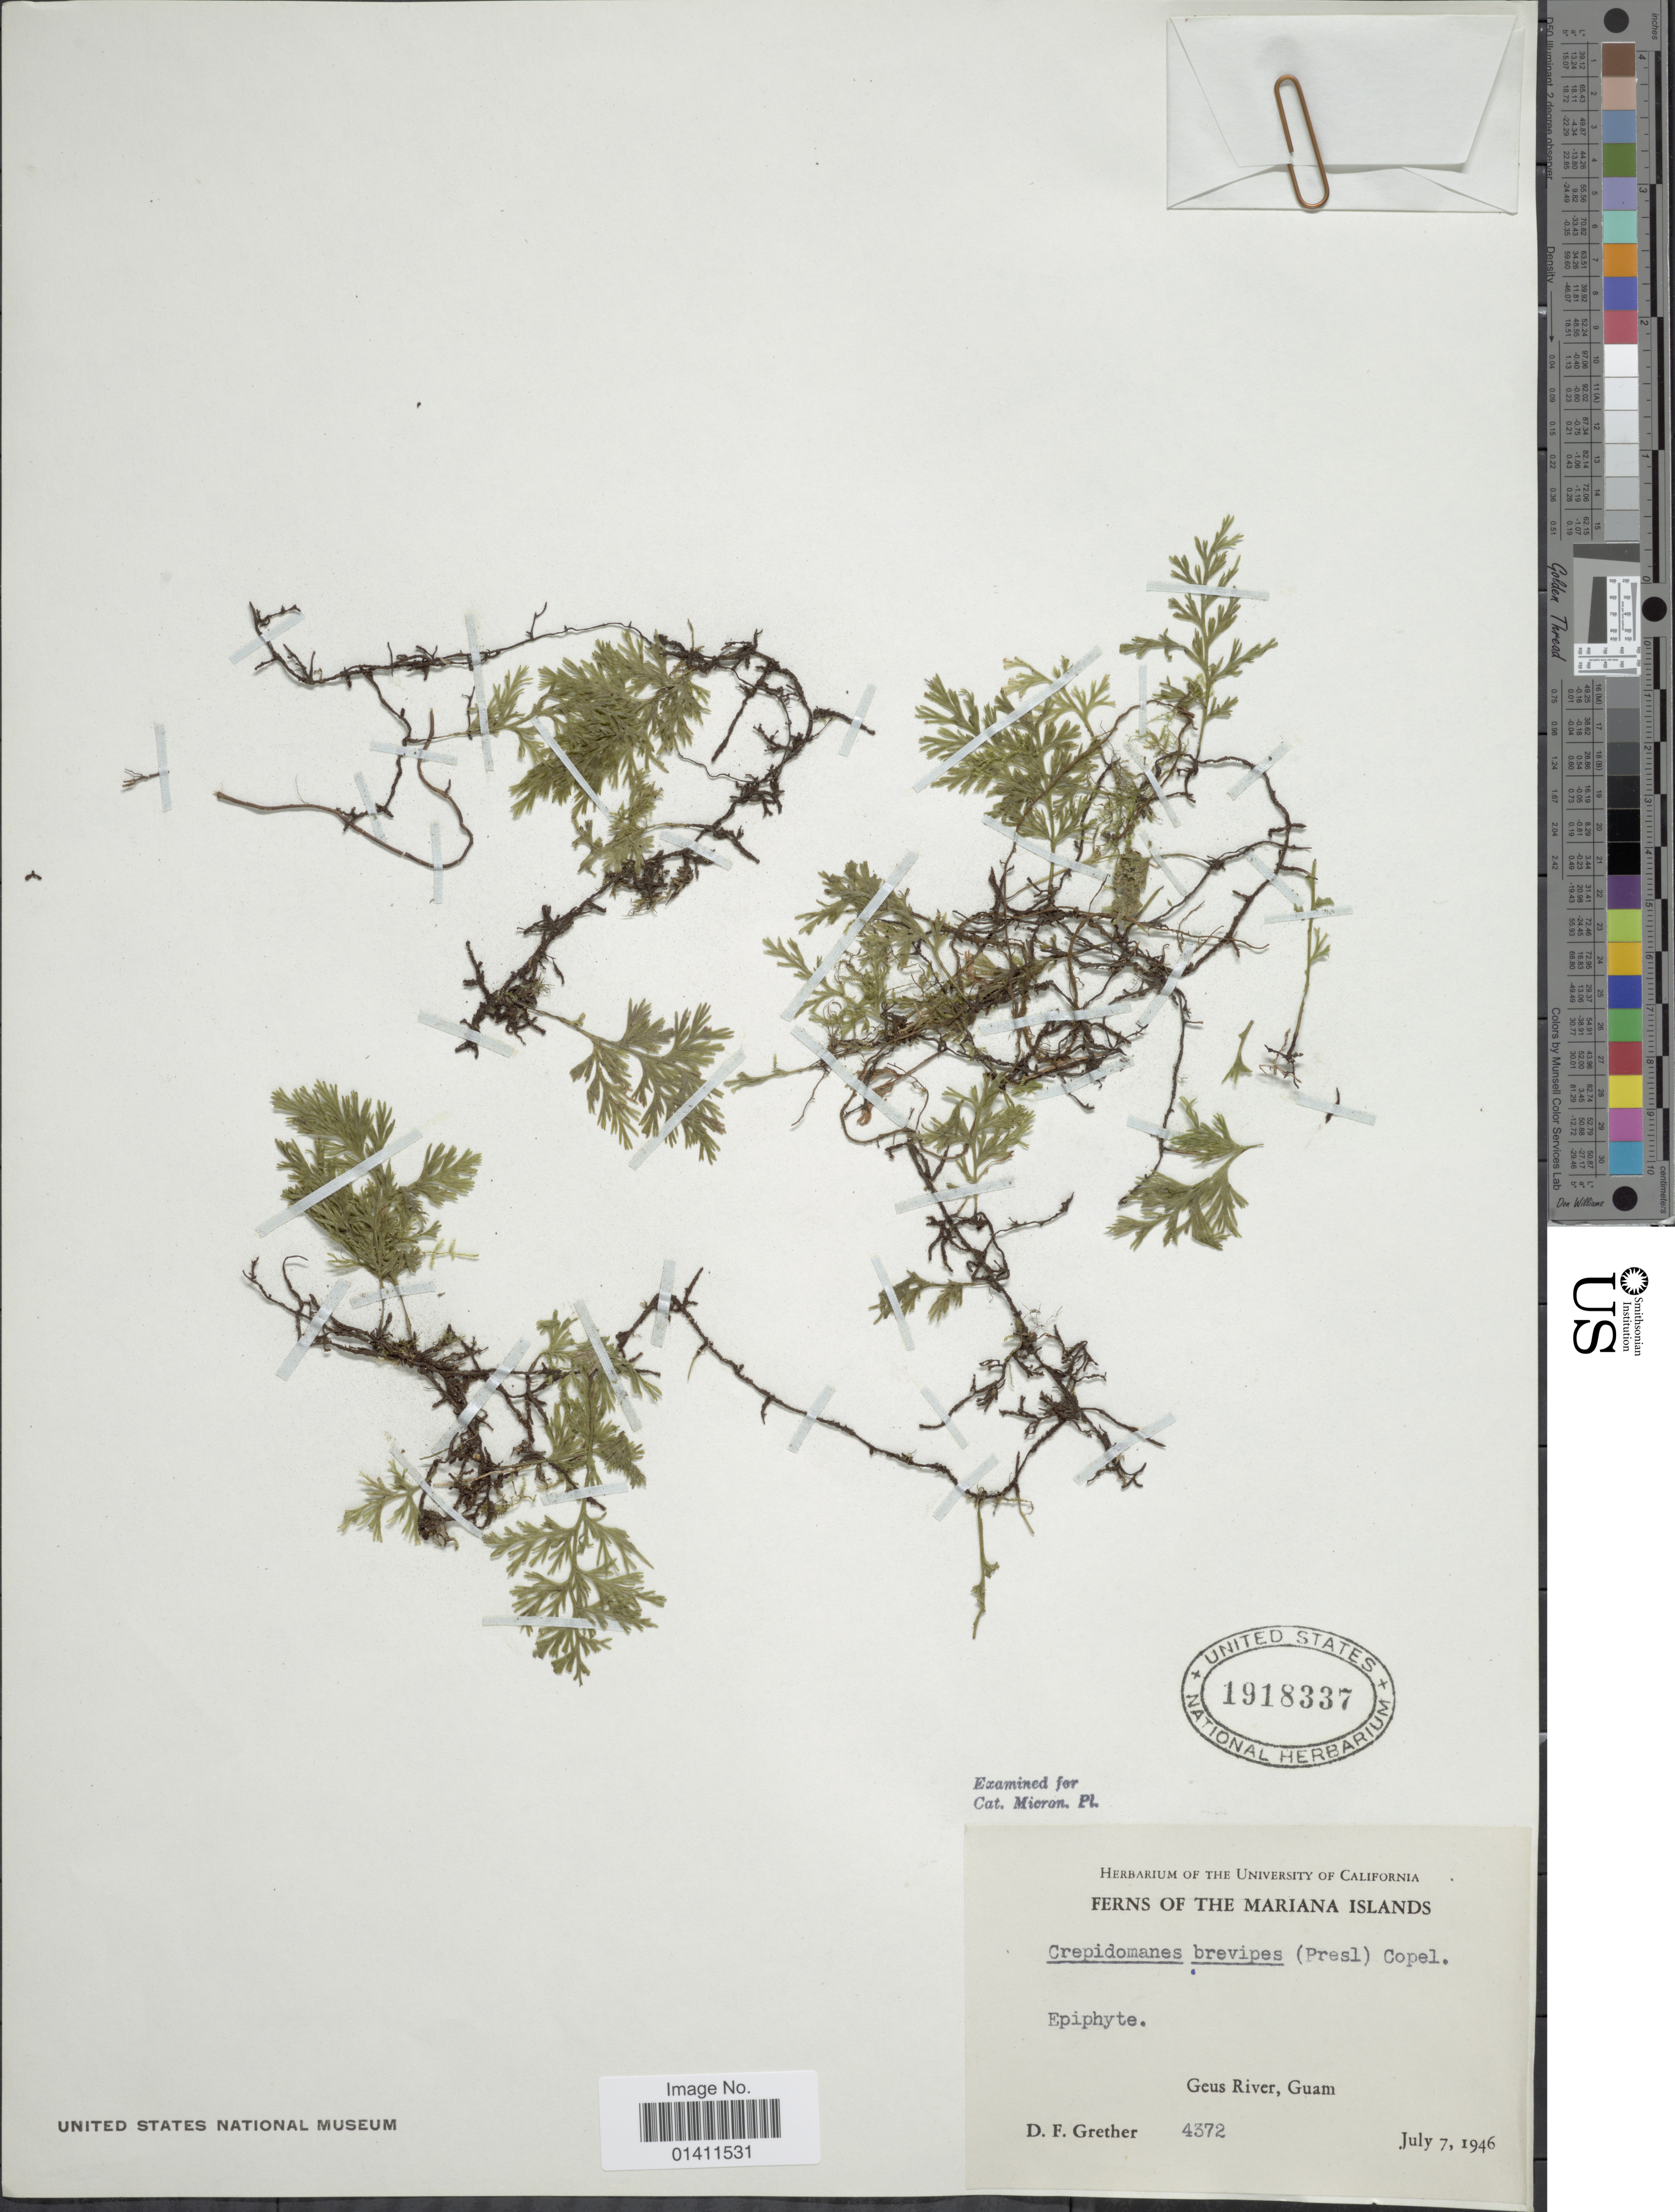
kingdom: Plantae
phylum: Tracheophyta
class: Polypodiopsida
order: Hymenophyllales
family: Hymenophyllaceae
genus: Didymoglossum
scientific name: Didymoglossum brevipes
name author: C. Presl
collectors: D. F. Grether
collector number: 4372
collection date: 1946-07-07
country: Guam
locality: Mariana Islands. Geus River.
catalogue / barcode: US 1918337